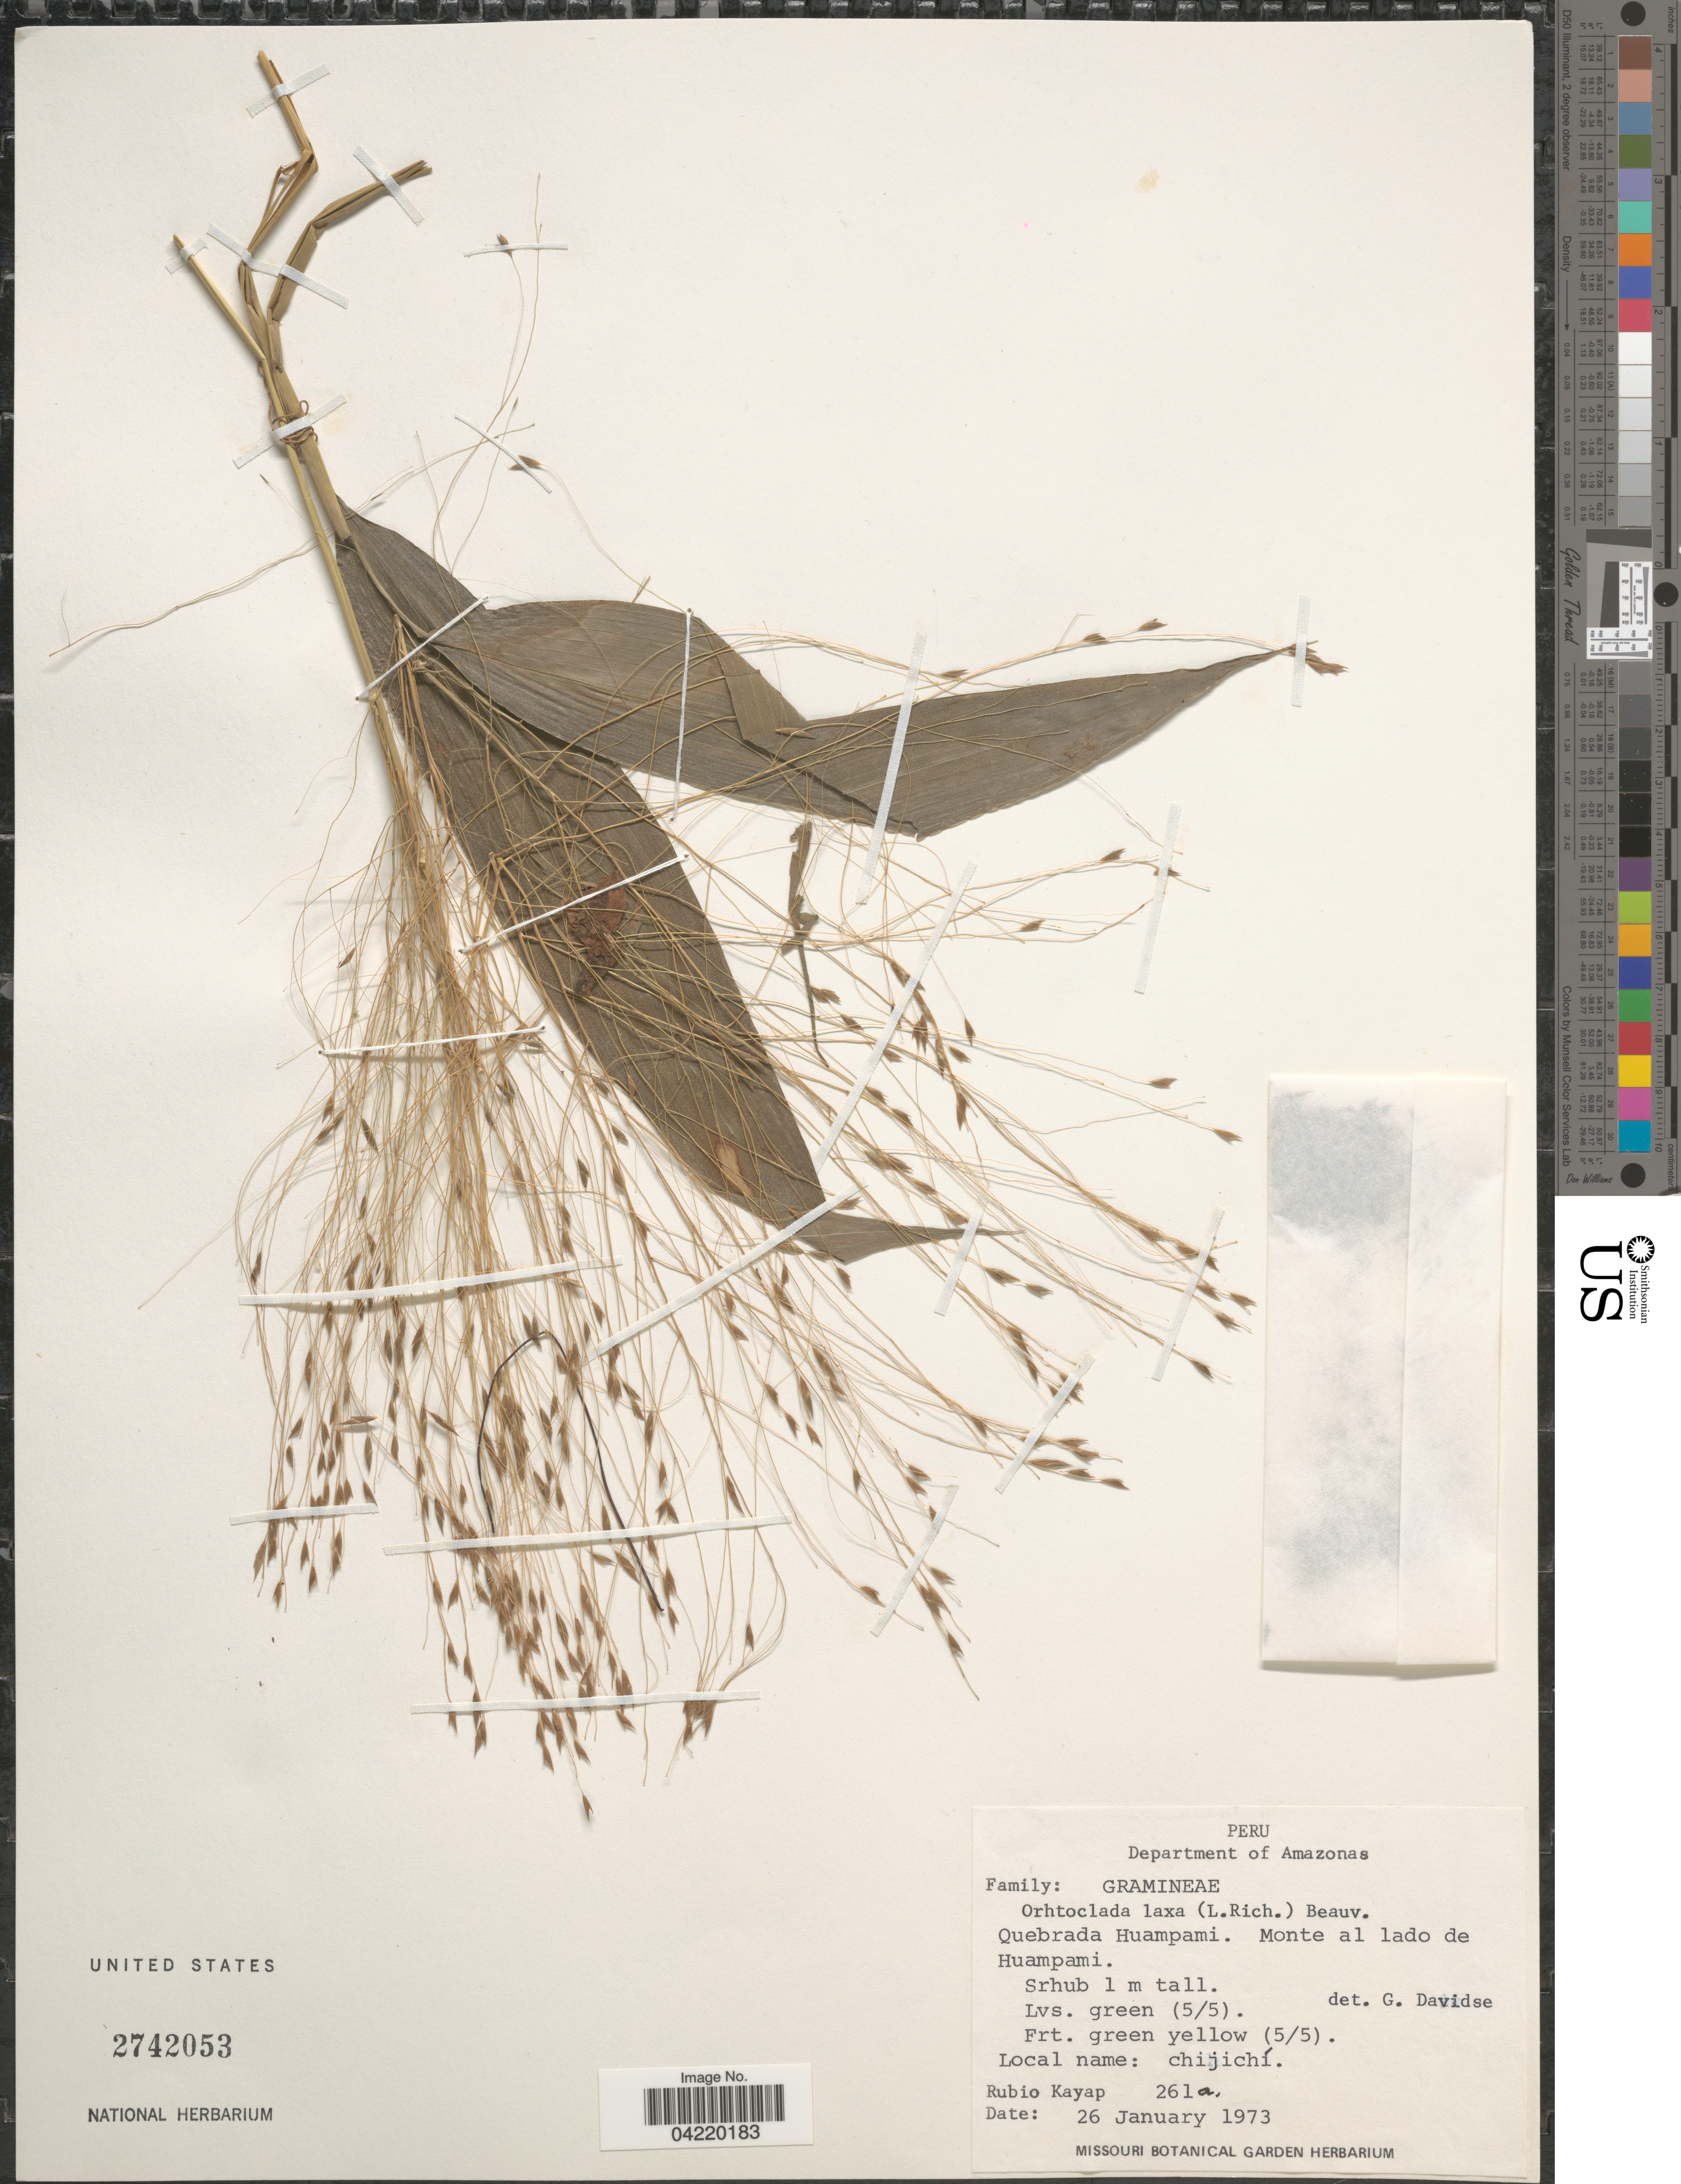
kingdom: Plantae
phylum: Tracheophyta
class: Liliopsida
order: Poales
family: Poaceae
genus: Orthoclada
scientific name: Orthoclada laxa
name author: P. Beauv.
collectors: R. Kayap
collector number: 261a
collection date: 1973-01-26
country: Peru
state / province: Amazonas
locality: Department of Amazonas. Quebrada Huampami. Monte al lado de Huampami.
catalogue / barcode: US 2742053